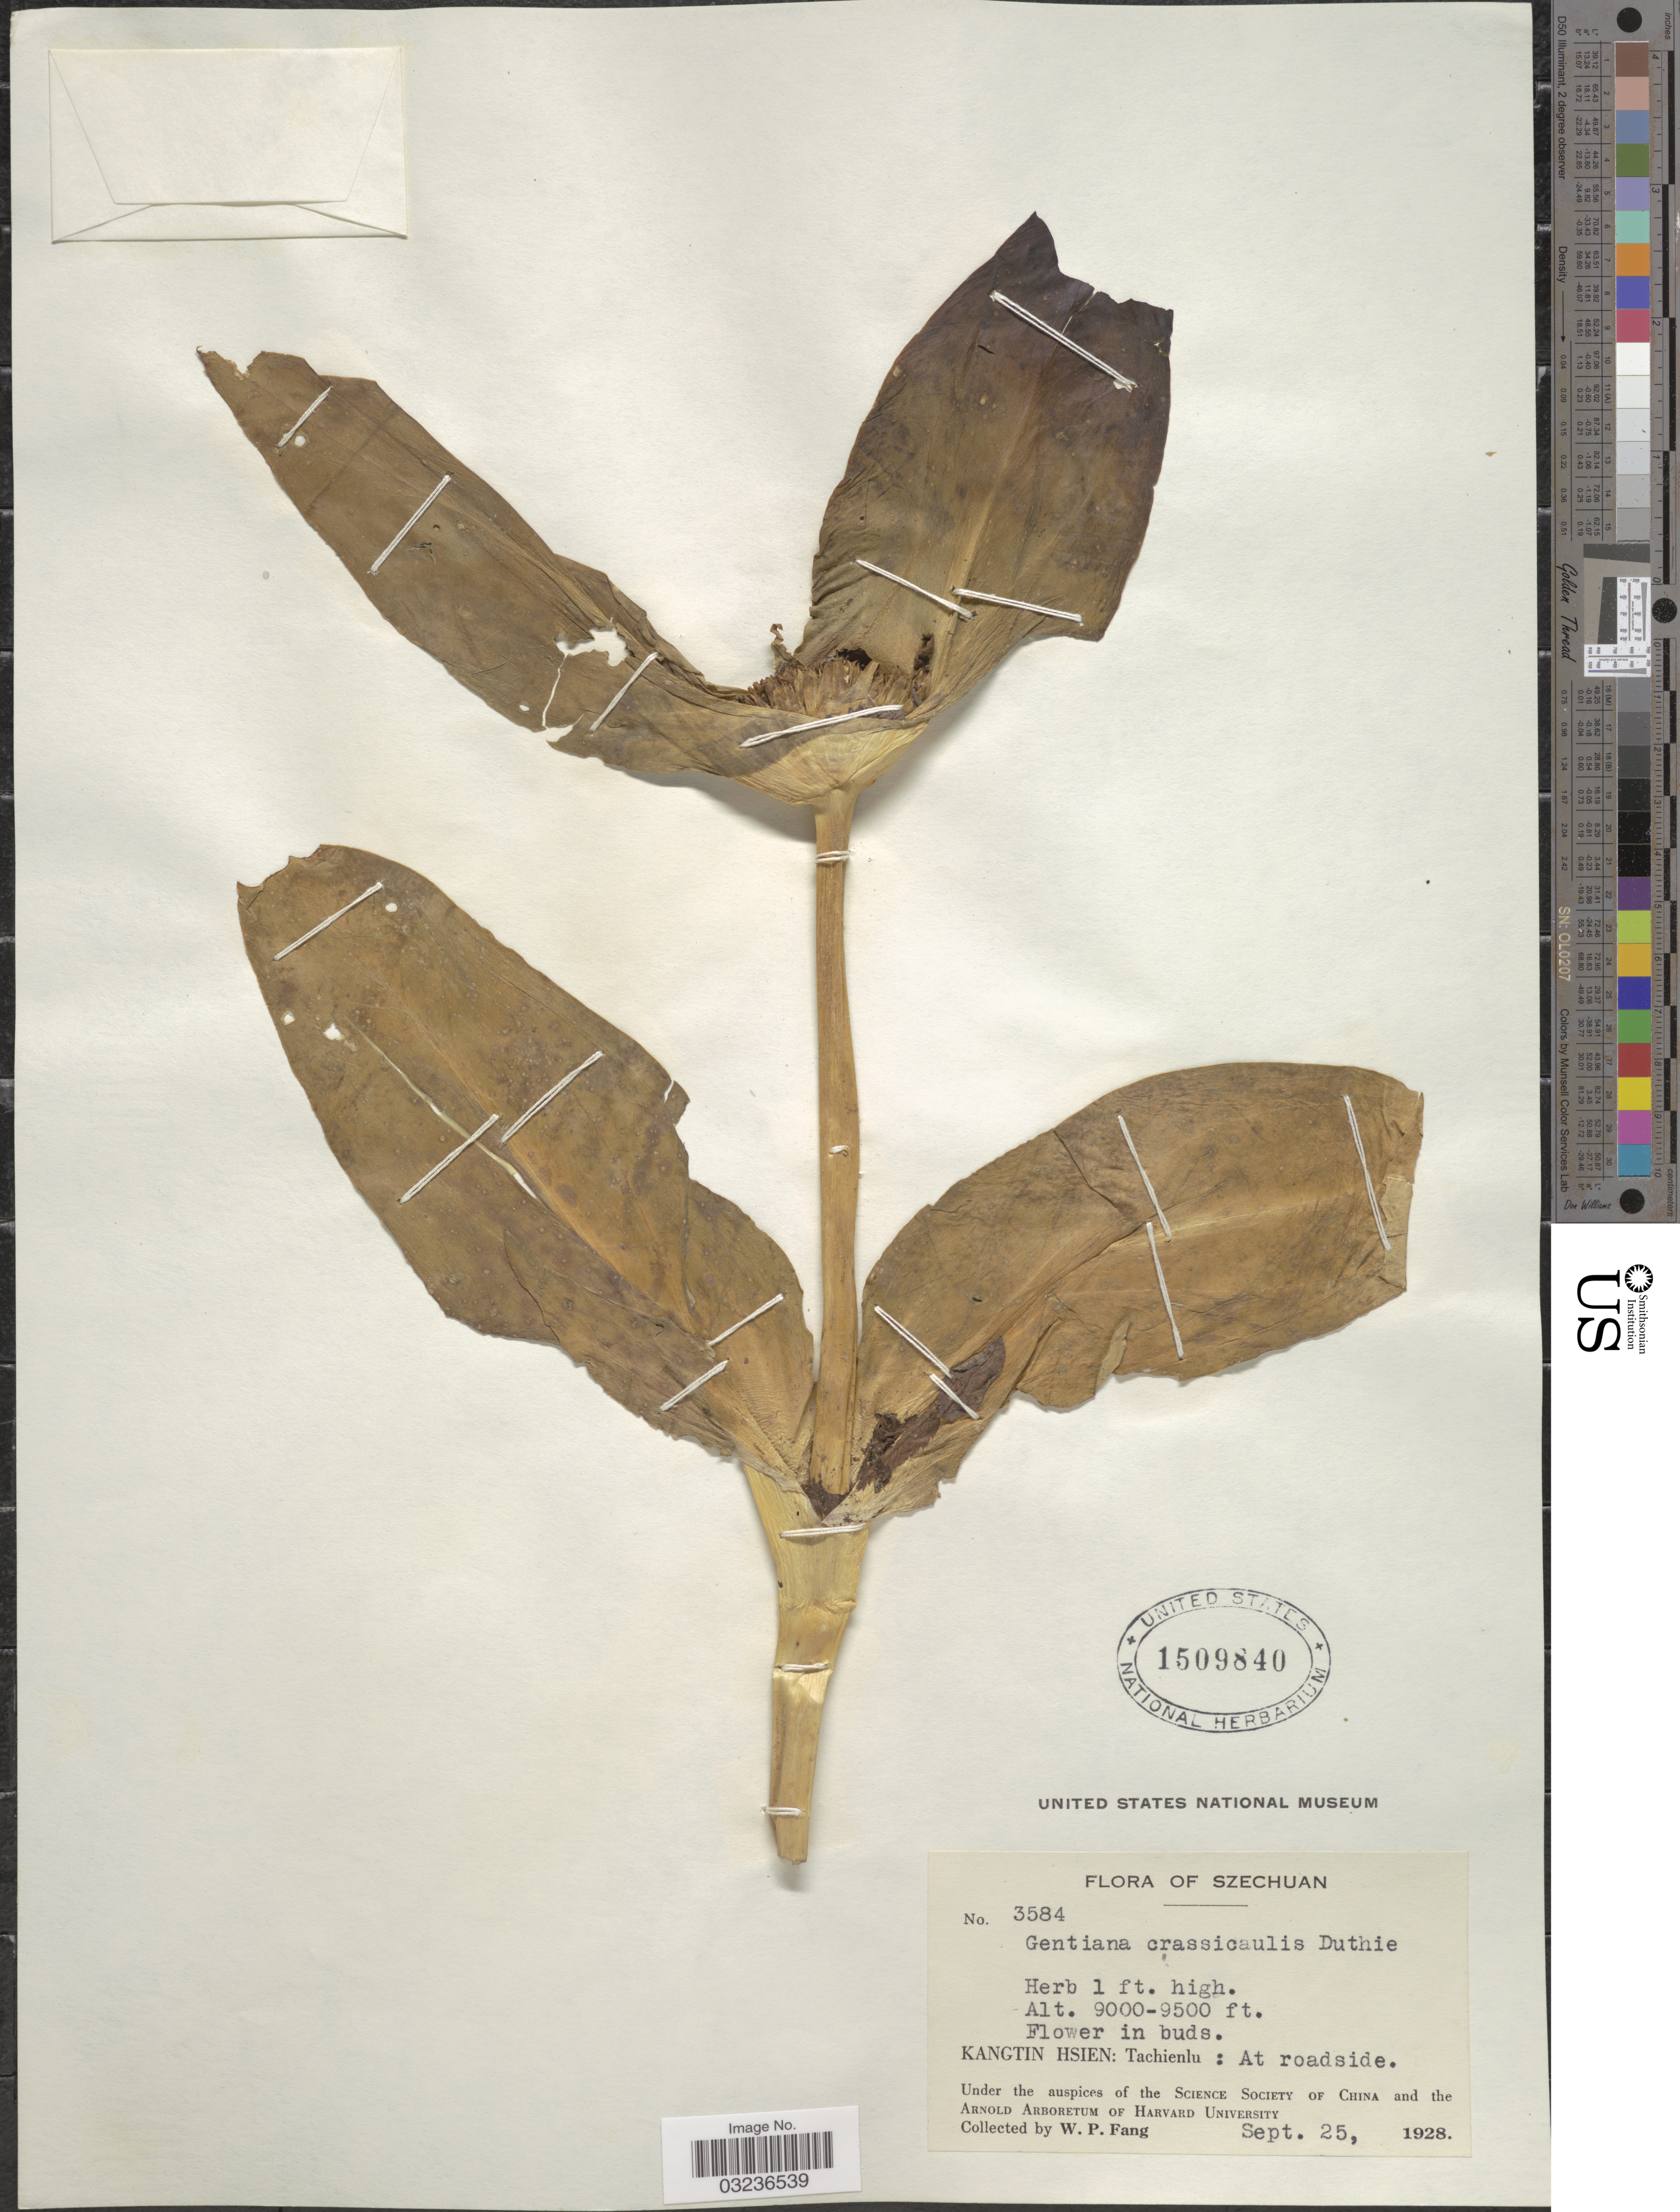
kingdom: Plantae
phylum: Tracheophyta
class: Magnoliopsida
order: Gentianales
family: Gentianaceae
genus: Gentiana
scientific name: Gentiana crassicaulis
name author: Duthie ex Burkill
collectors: W. P. Fang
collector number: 3584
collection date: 1928-09-25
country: China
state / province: Sichuan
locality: Szechuan. Kangtin Hsien: Tachienlu: At roadside.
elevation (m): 2743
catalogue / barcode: US 1509840